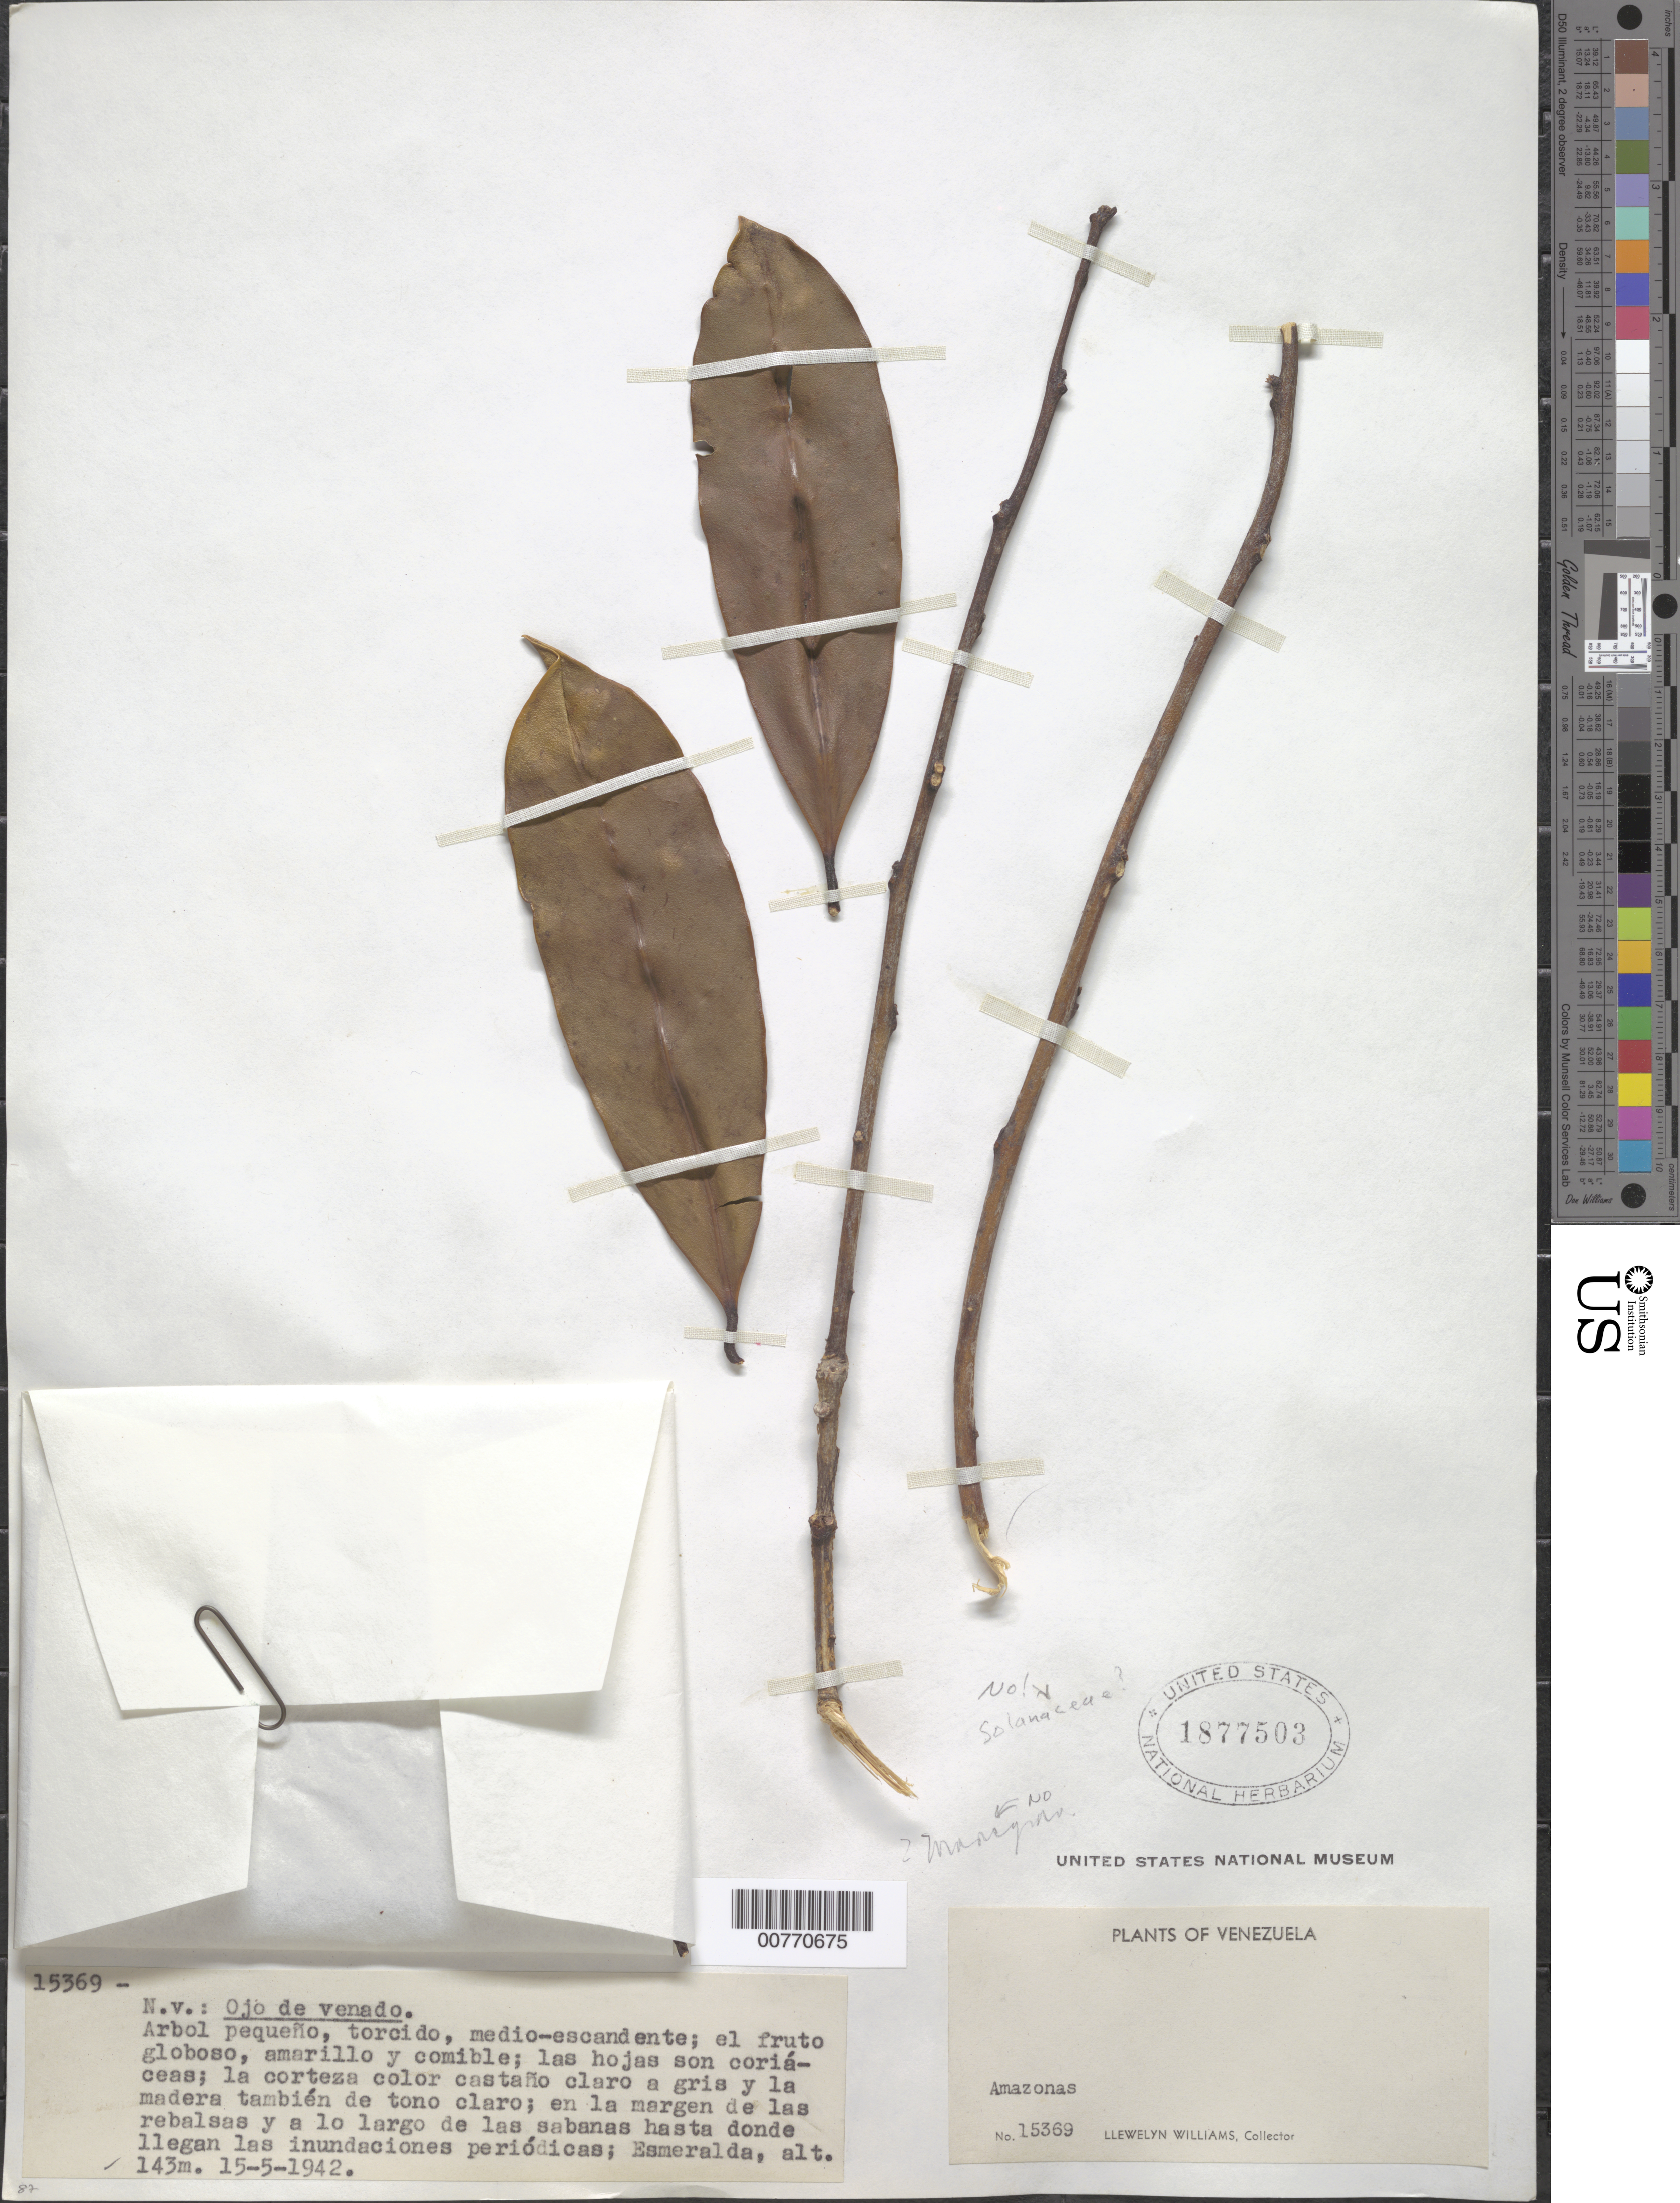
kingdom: Plantae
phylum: Tracheophyta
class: Magnoliopsida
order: Fabales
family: Polygalaceae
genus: Moutabea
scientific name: Moutabea sp.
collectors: Ll. Williams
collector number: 15369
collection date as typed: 15-May-42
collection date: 1942-05-15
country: Venezuela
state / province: Amazonas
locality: Esmeralda, Alto Orinoco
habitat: Margen de las rebalsas y a lo largo de las sabanas hasta donde llegan las inundaciones periodicas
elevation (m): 143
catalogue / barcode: US 1877503